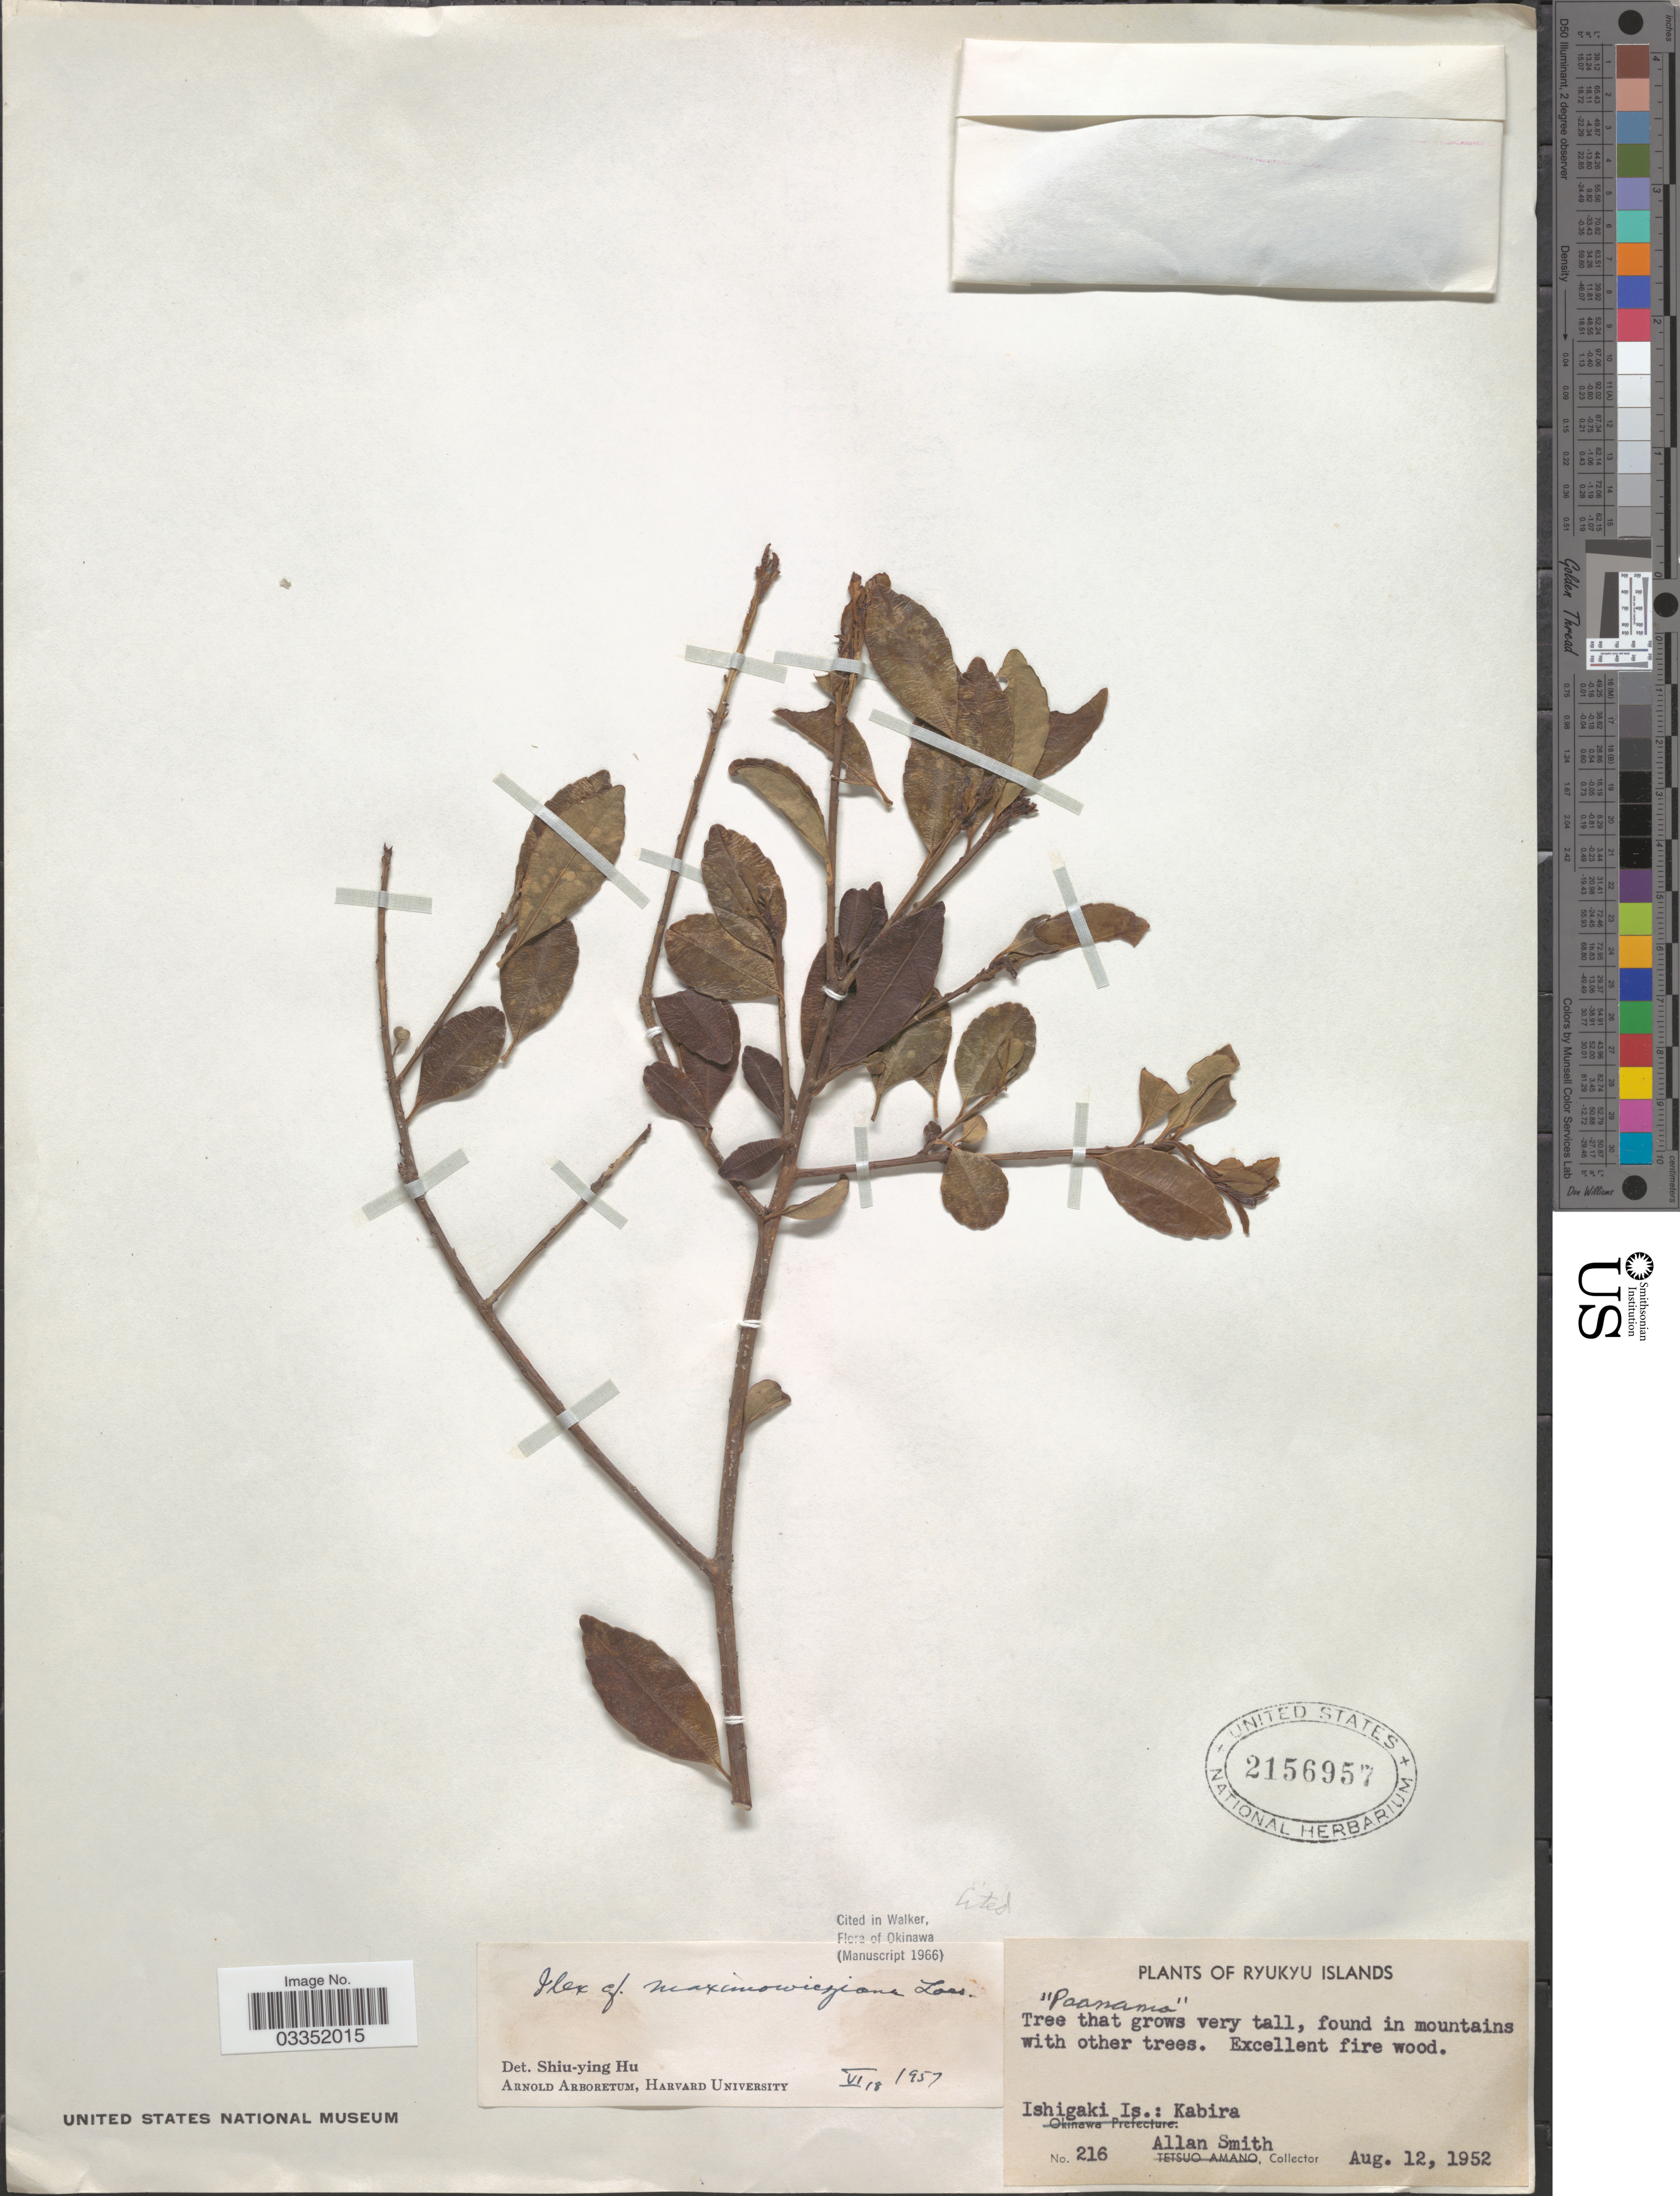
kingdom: Plantae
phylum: Tracheophyta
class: Magnoliopsida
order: Aquifoliales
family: Aquifoliaceae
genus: Ilex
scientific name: Ilex maximowicziana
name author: Loes.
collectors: A. Smith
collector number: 216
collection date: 1952-08-12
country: Japan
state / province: Okinawa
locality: Ryukyu Islands. Ishigaki Is.: Kabira.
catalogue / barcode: US 2156957